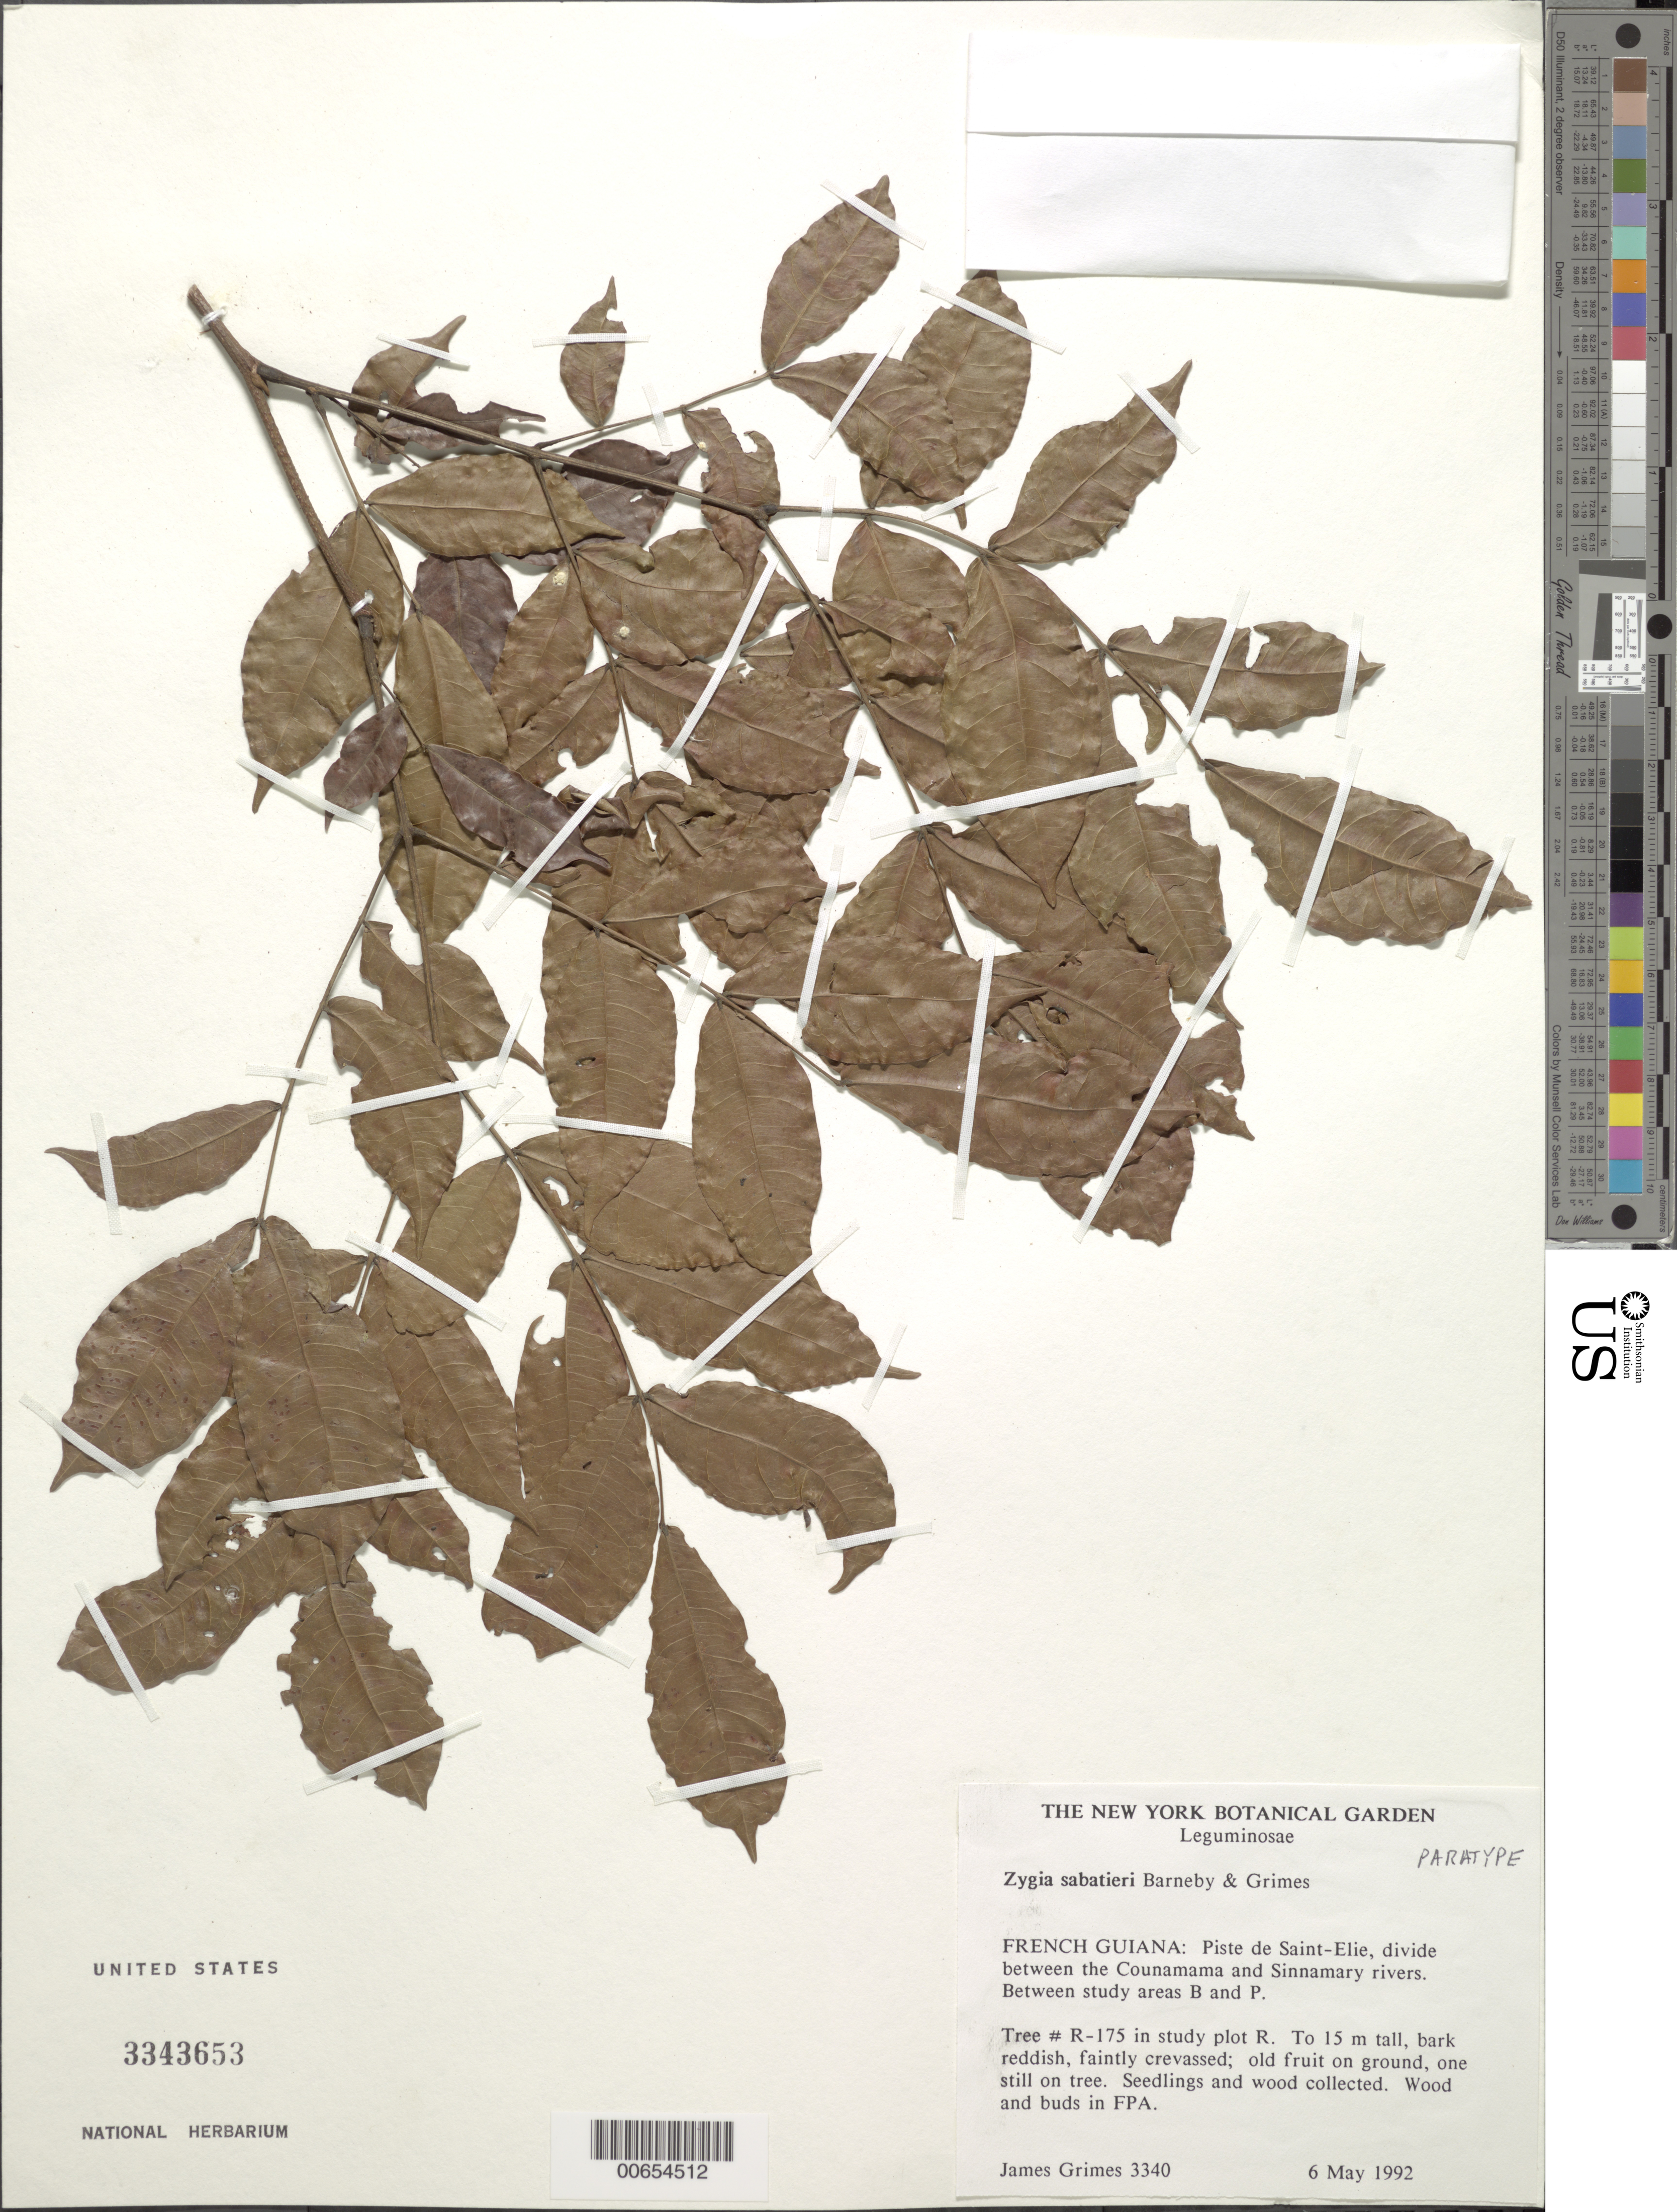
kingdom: Plantae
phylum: Tracheophyta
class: Magnoliopsida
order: Fabales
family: Fabaceae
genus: Zygia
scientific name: Zygia sabatieri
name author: Barneby & J.W. Grimes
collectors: J. Grimes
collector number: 3340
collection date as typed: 6-May-92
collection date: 1992-05-06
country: French Guiana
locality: Piste de Saint-Élie, interfleuve Sinnamary-Counamama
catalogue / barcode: US 3343653